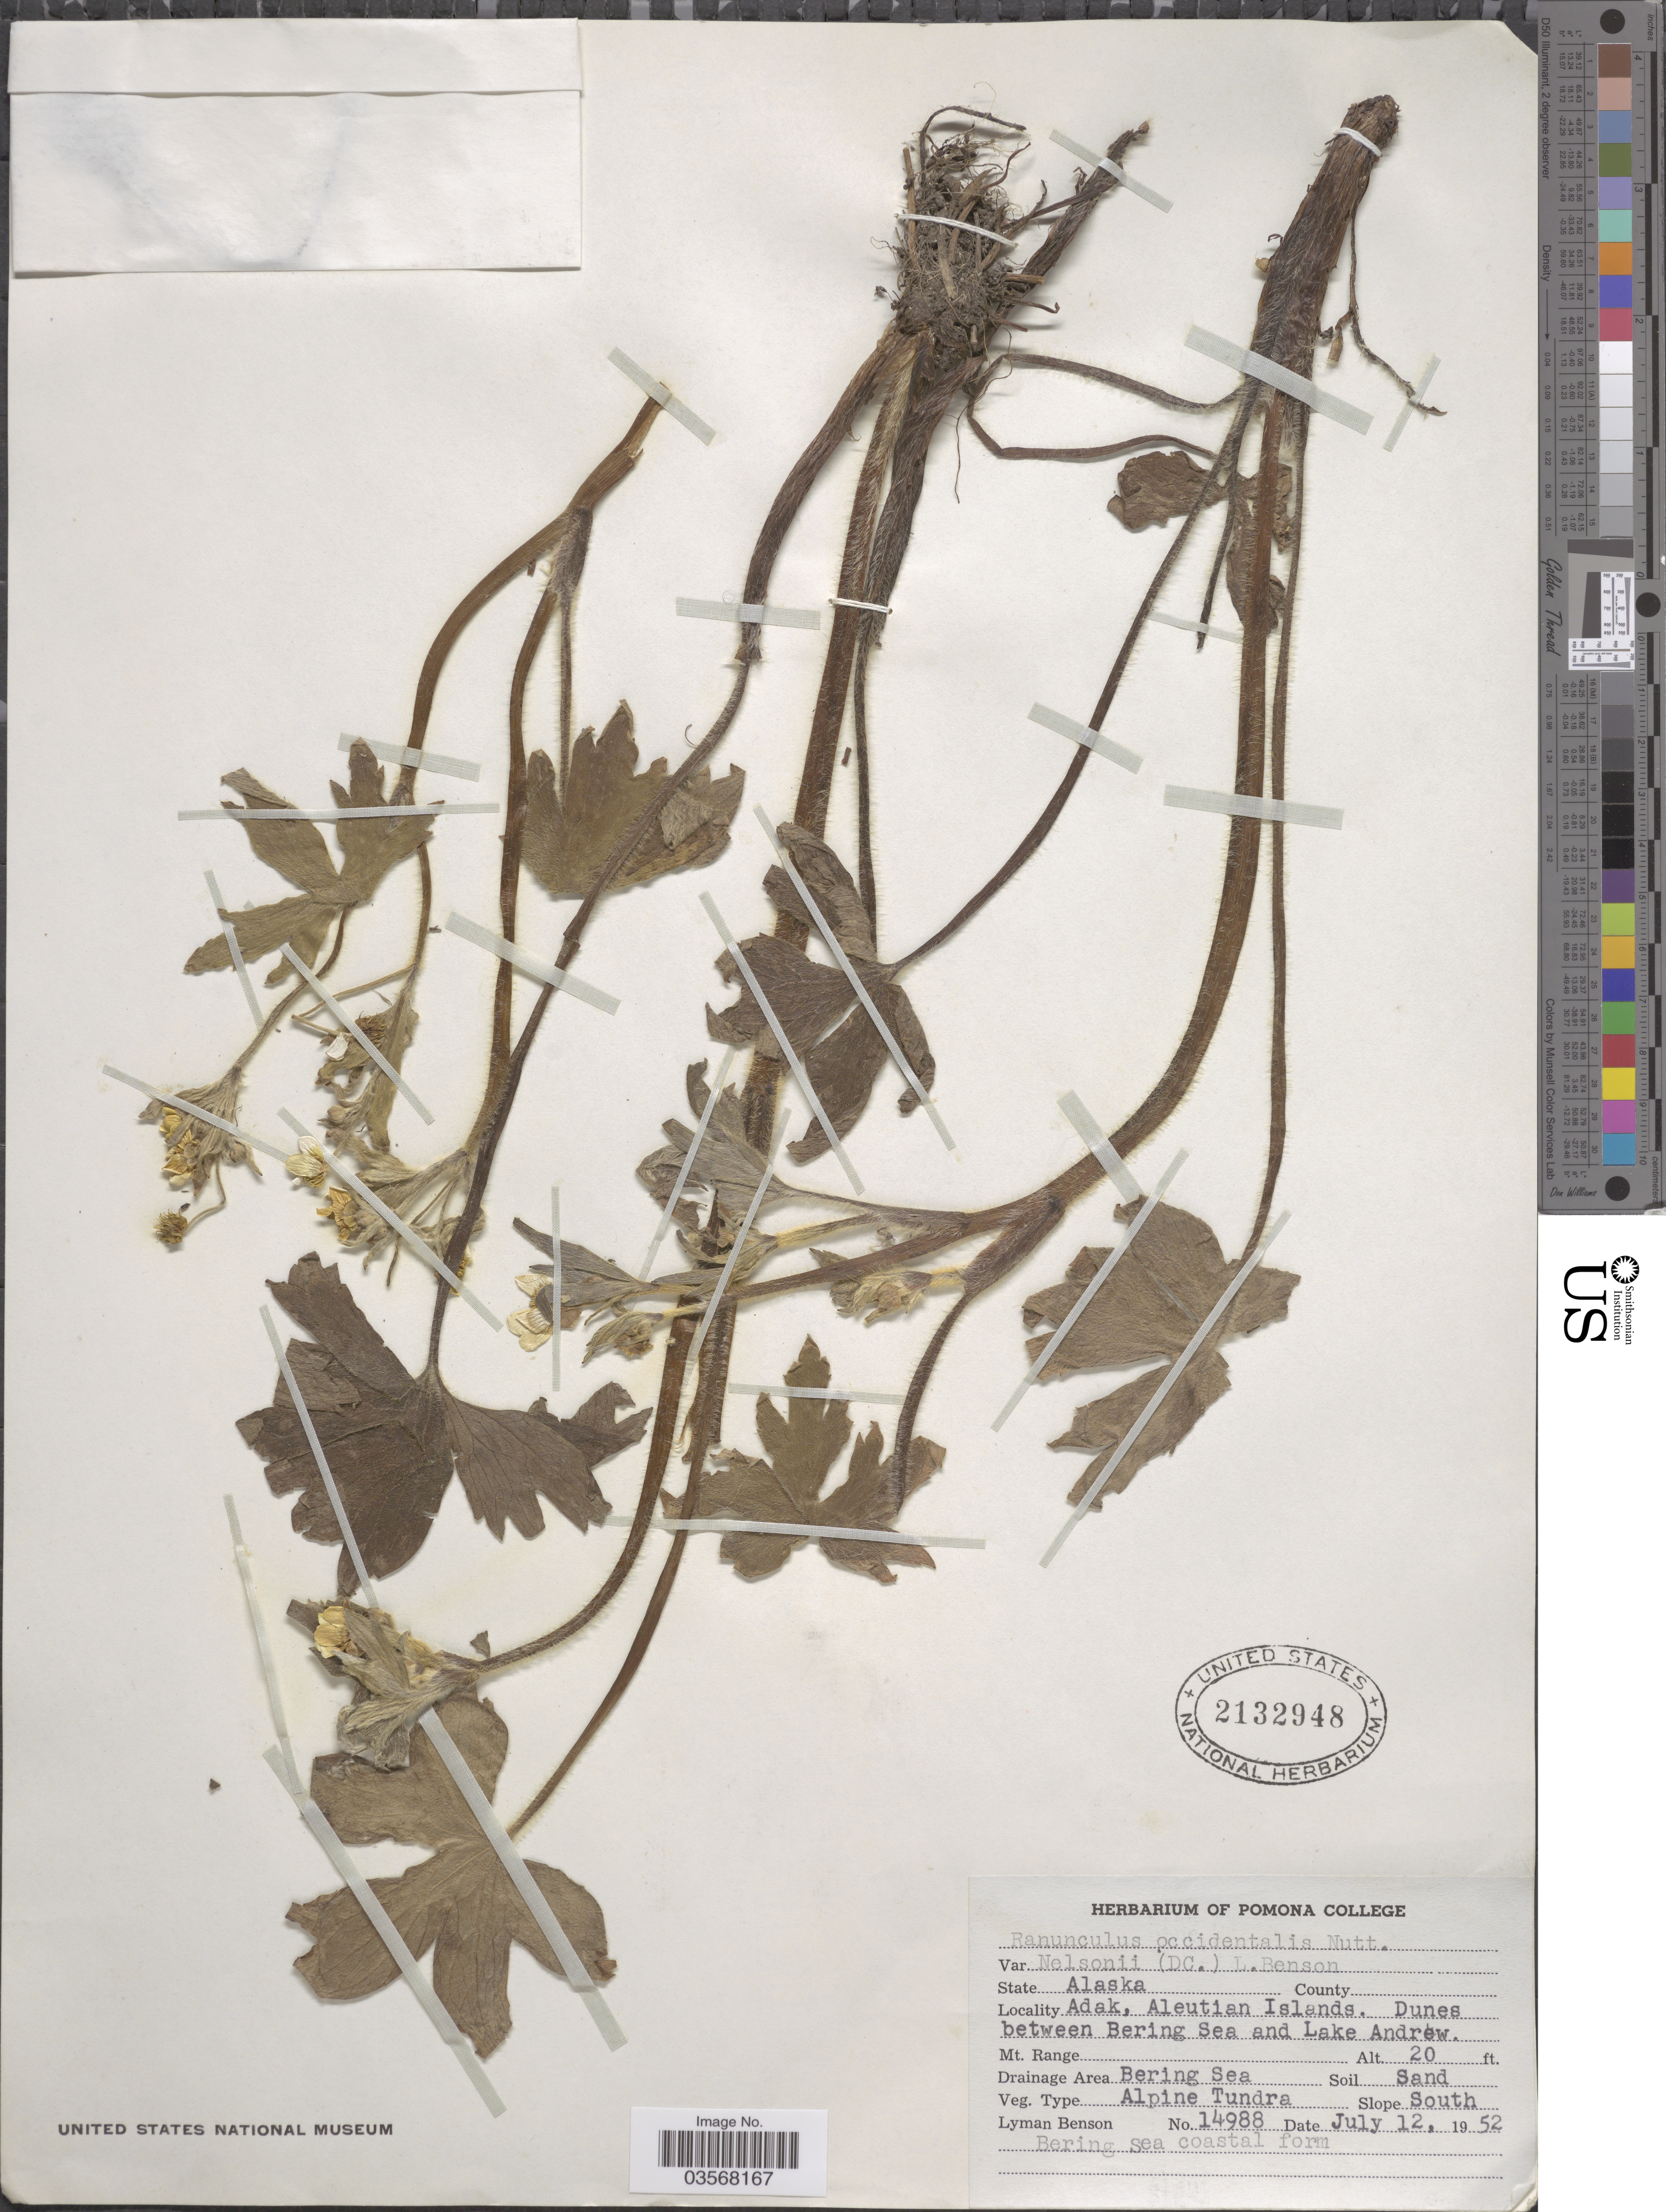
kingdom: Plantae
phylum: Tracheophyta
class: Magnoliopsida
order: Ranunculales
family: Ranunculaceae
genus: Ranunculus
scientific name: Ranunculus occidentalis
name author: Nutt.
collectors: L. D. Benson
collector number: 14988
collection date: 1952-07-12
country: United States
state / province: Alaska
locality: Adak, Aleutian Islands. Dunes between Bering Sea and Lake Andrew. Drainage Area Bering Sea. Veg. Type Alpine Tundra. Slope South. Bering sea coastal form.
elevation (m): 6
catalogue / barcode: US 2132948